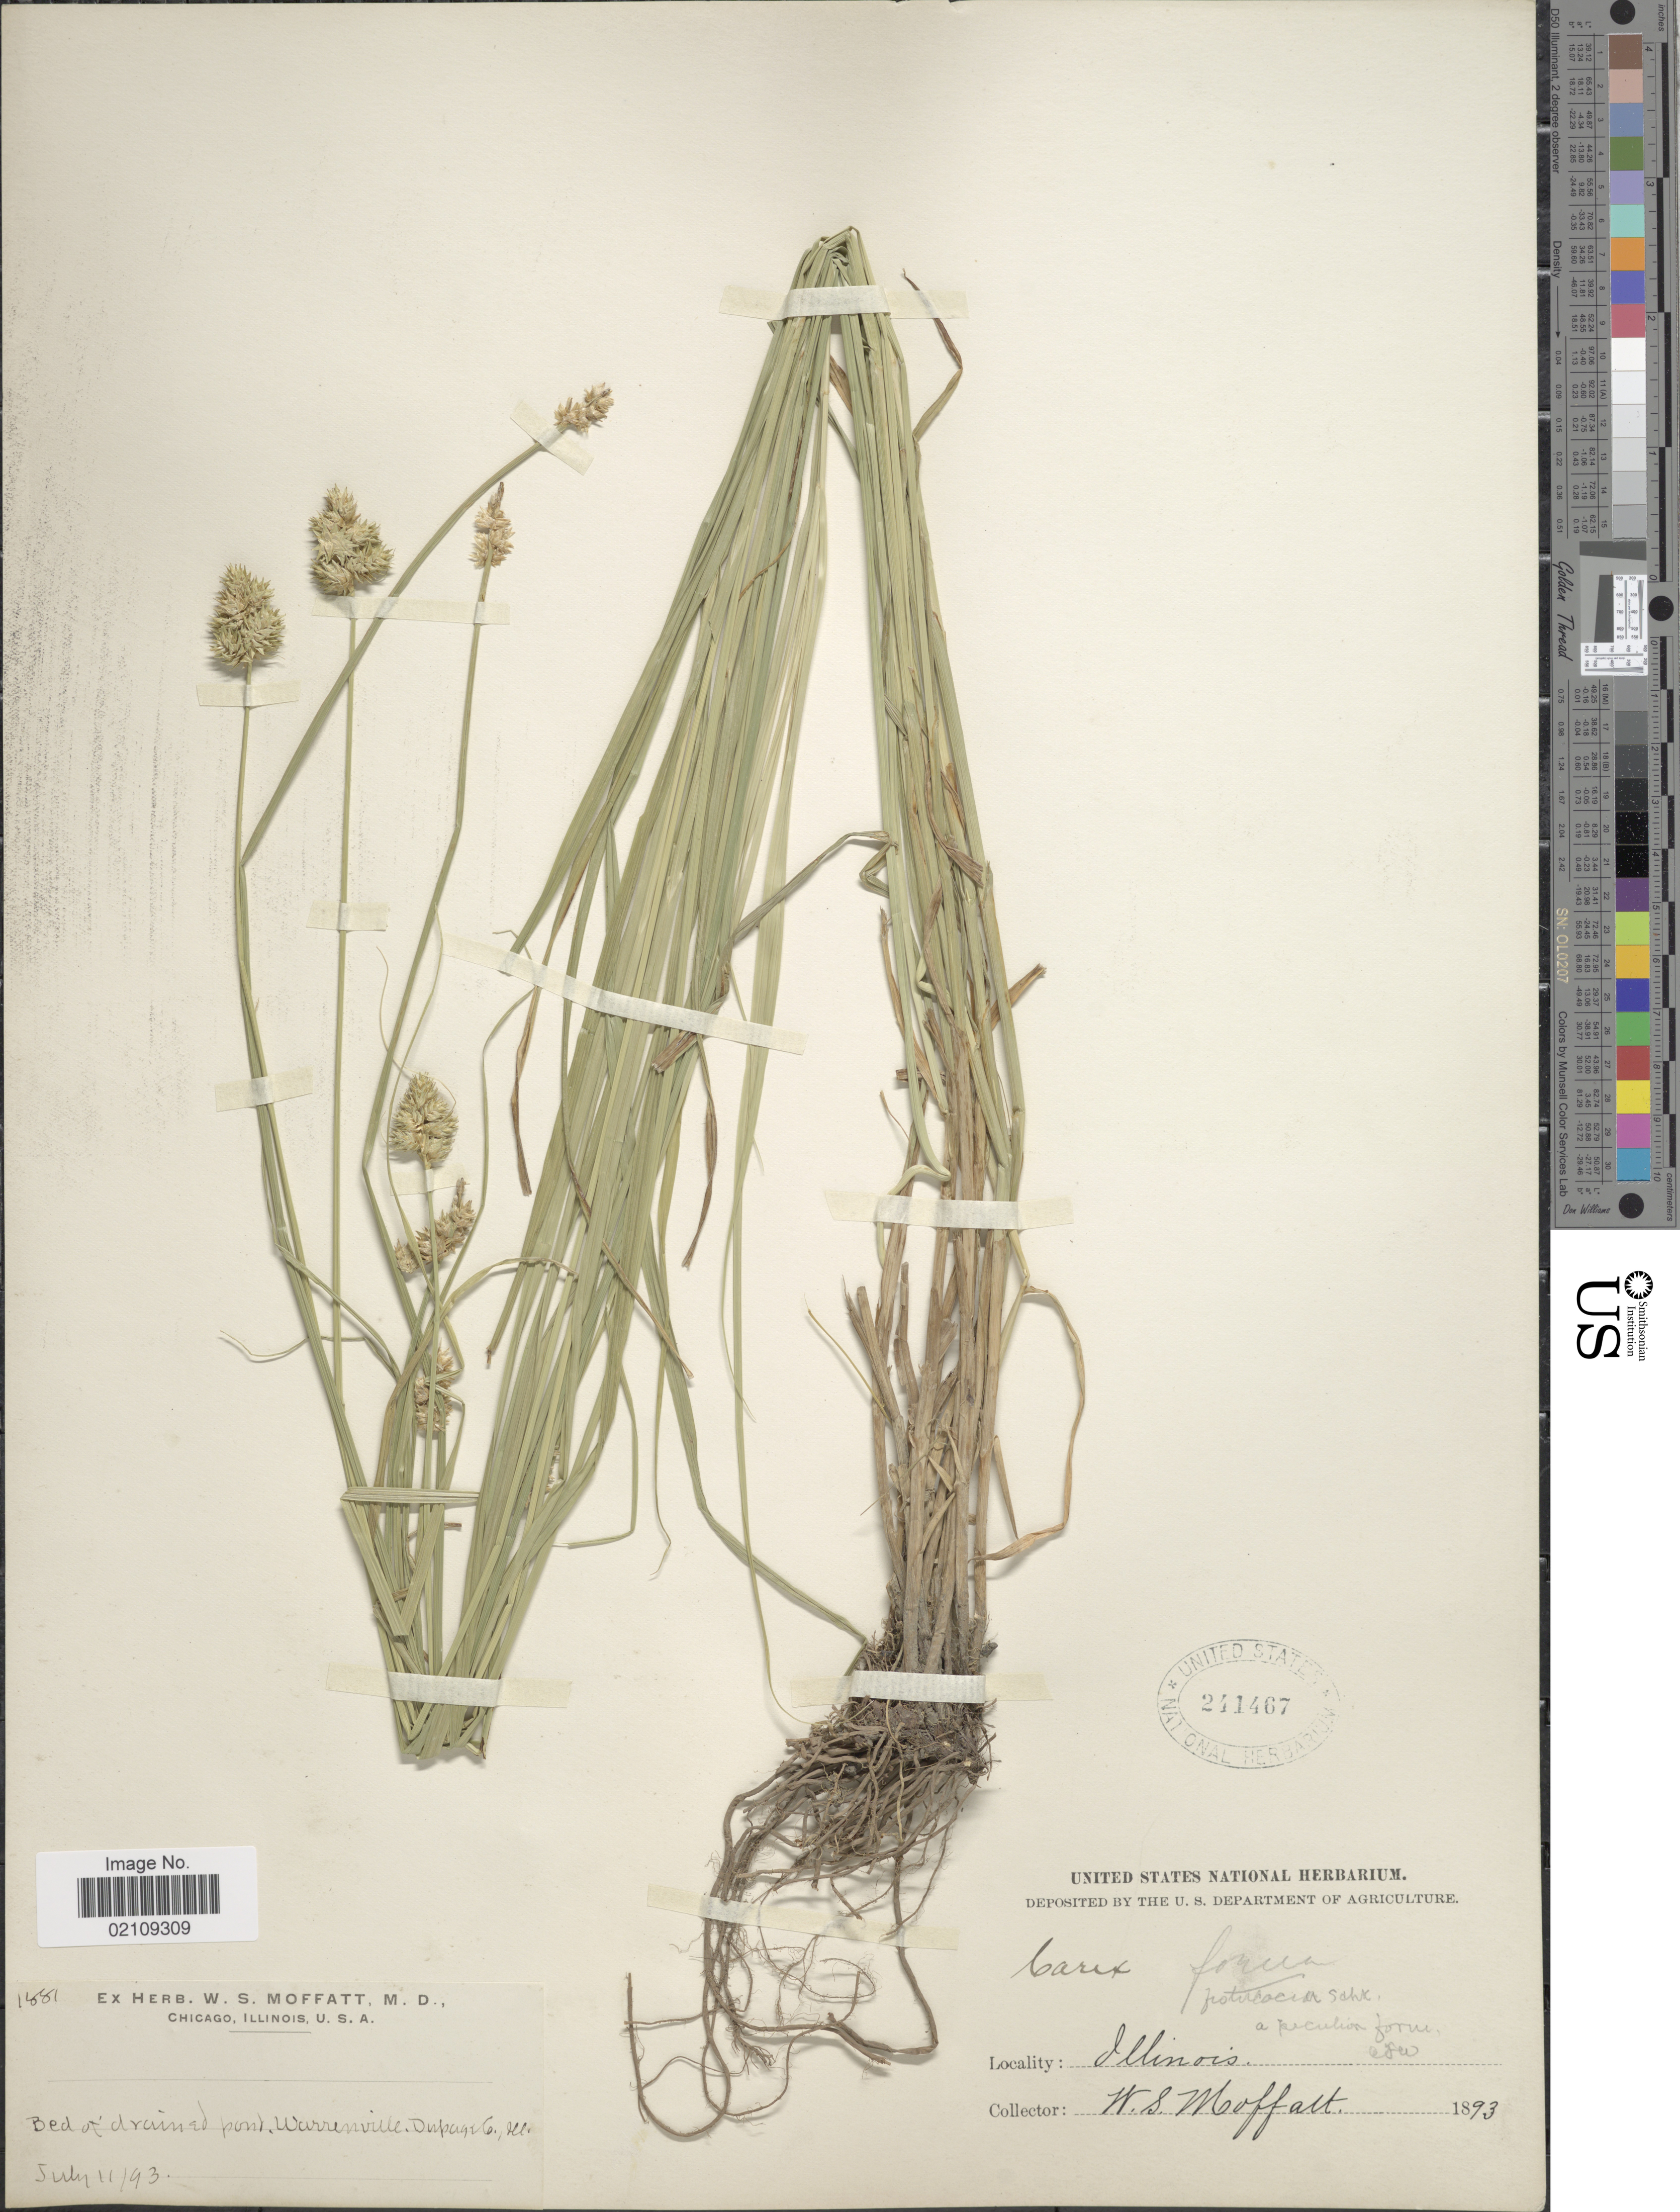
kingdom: Plantae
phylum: Tracheophyta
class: Liliopsida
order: Poales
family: Cyperaceae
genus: Carex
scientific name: Carex festucacea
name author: Willd.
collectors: W. Moffatt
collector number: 1881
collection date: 1893-07-11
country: United States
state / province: Illinois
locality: Bed of rained pond, Warrenville, Dupage Co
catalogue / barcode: US 241467